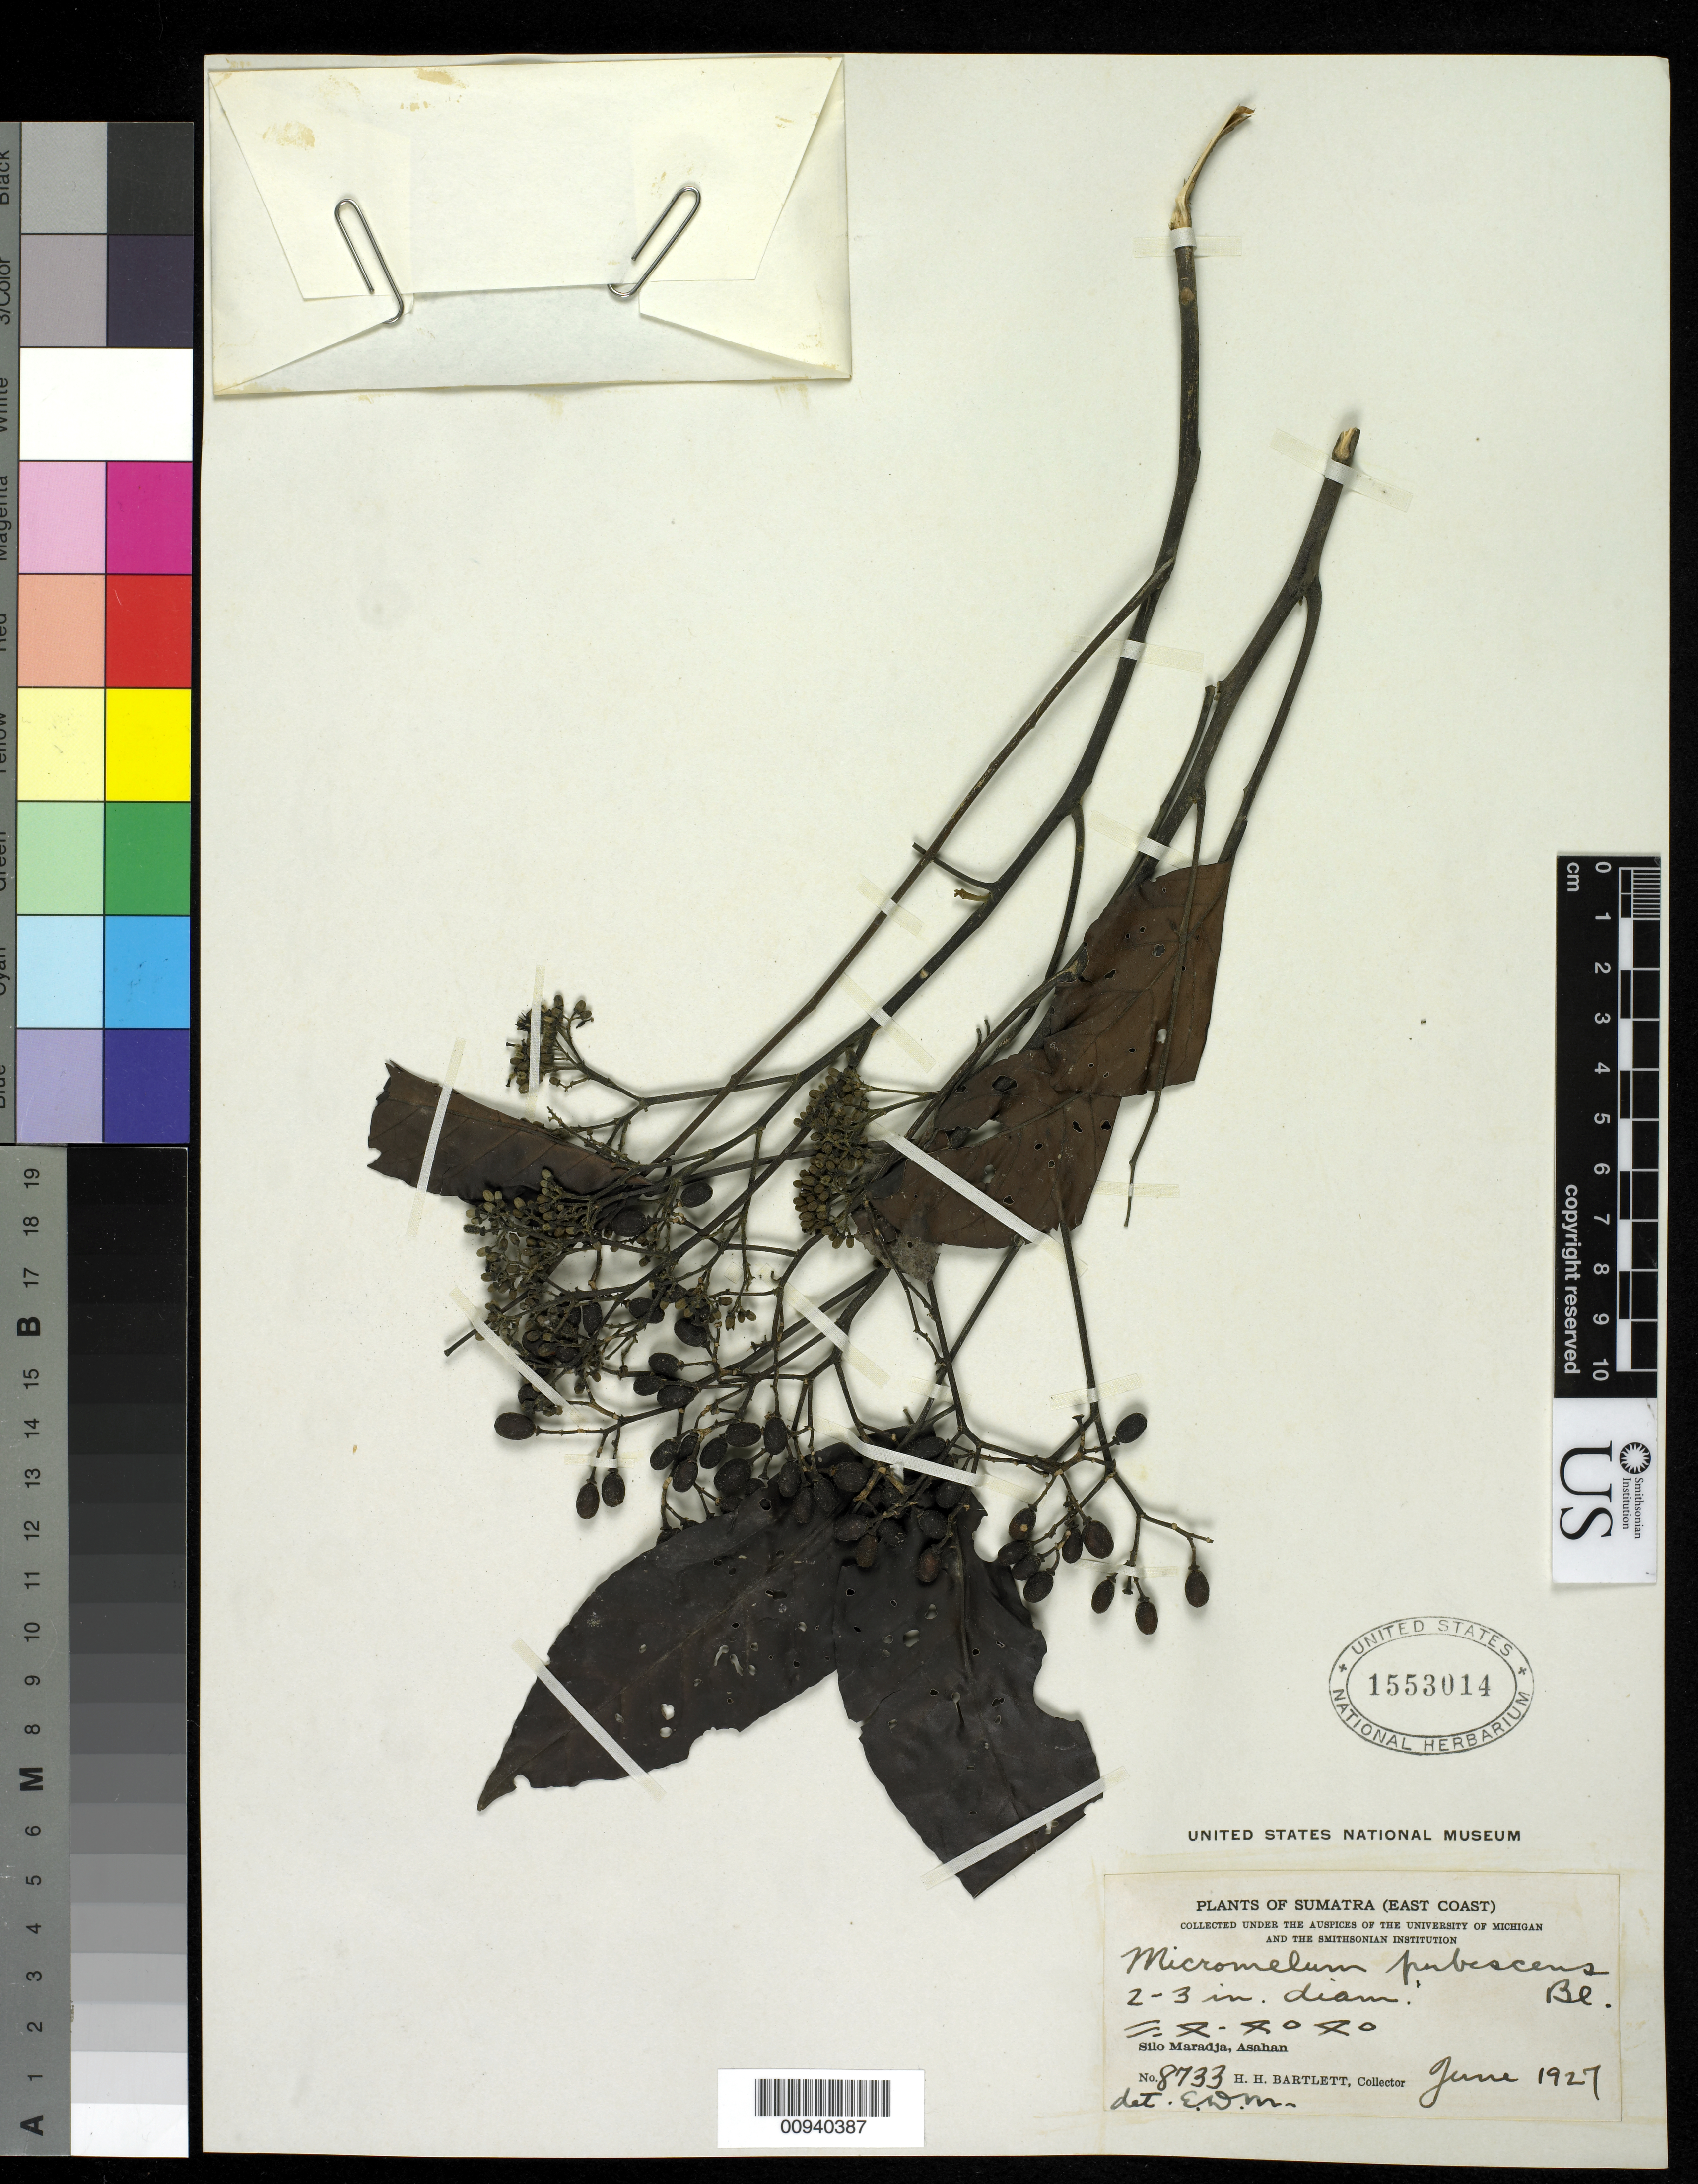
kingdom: Plantae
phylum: Tracheophyta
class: Magnoliopsida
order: Sapindales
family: Rutaceae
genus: Micromelum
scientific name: Micromelum pubescens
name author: Blume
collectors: H. H. Bartlett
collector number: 8733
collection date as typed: Jun 1927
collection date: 1927-06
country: Indonesia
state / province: Sumatra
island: Sumatra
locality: Silo Maradja, Asahan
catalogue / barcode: US 1553014